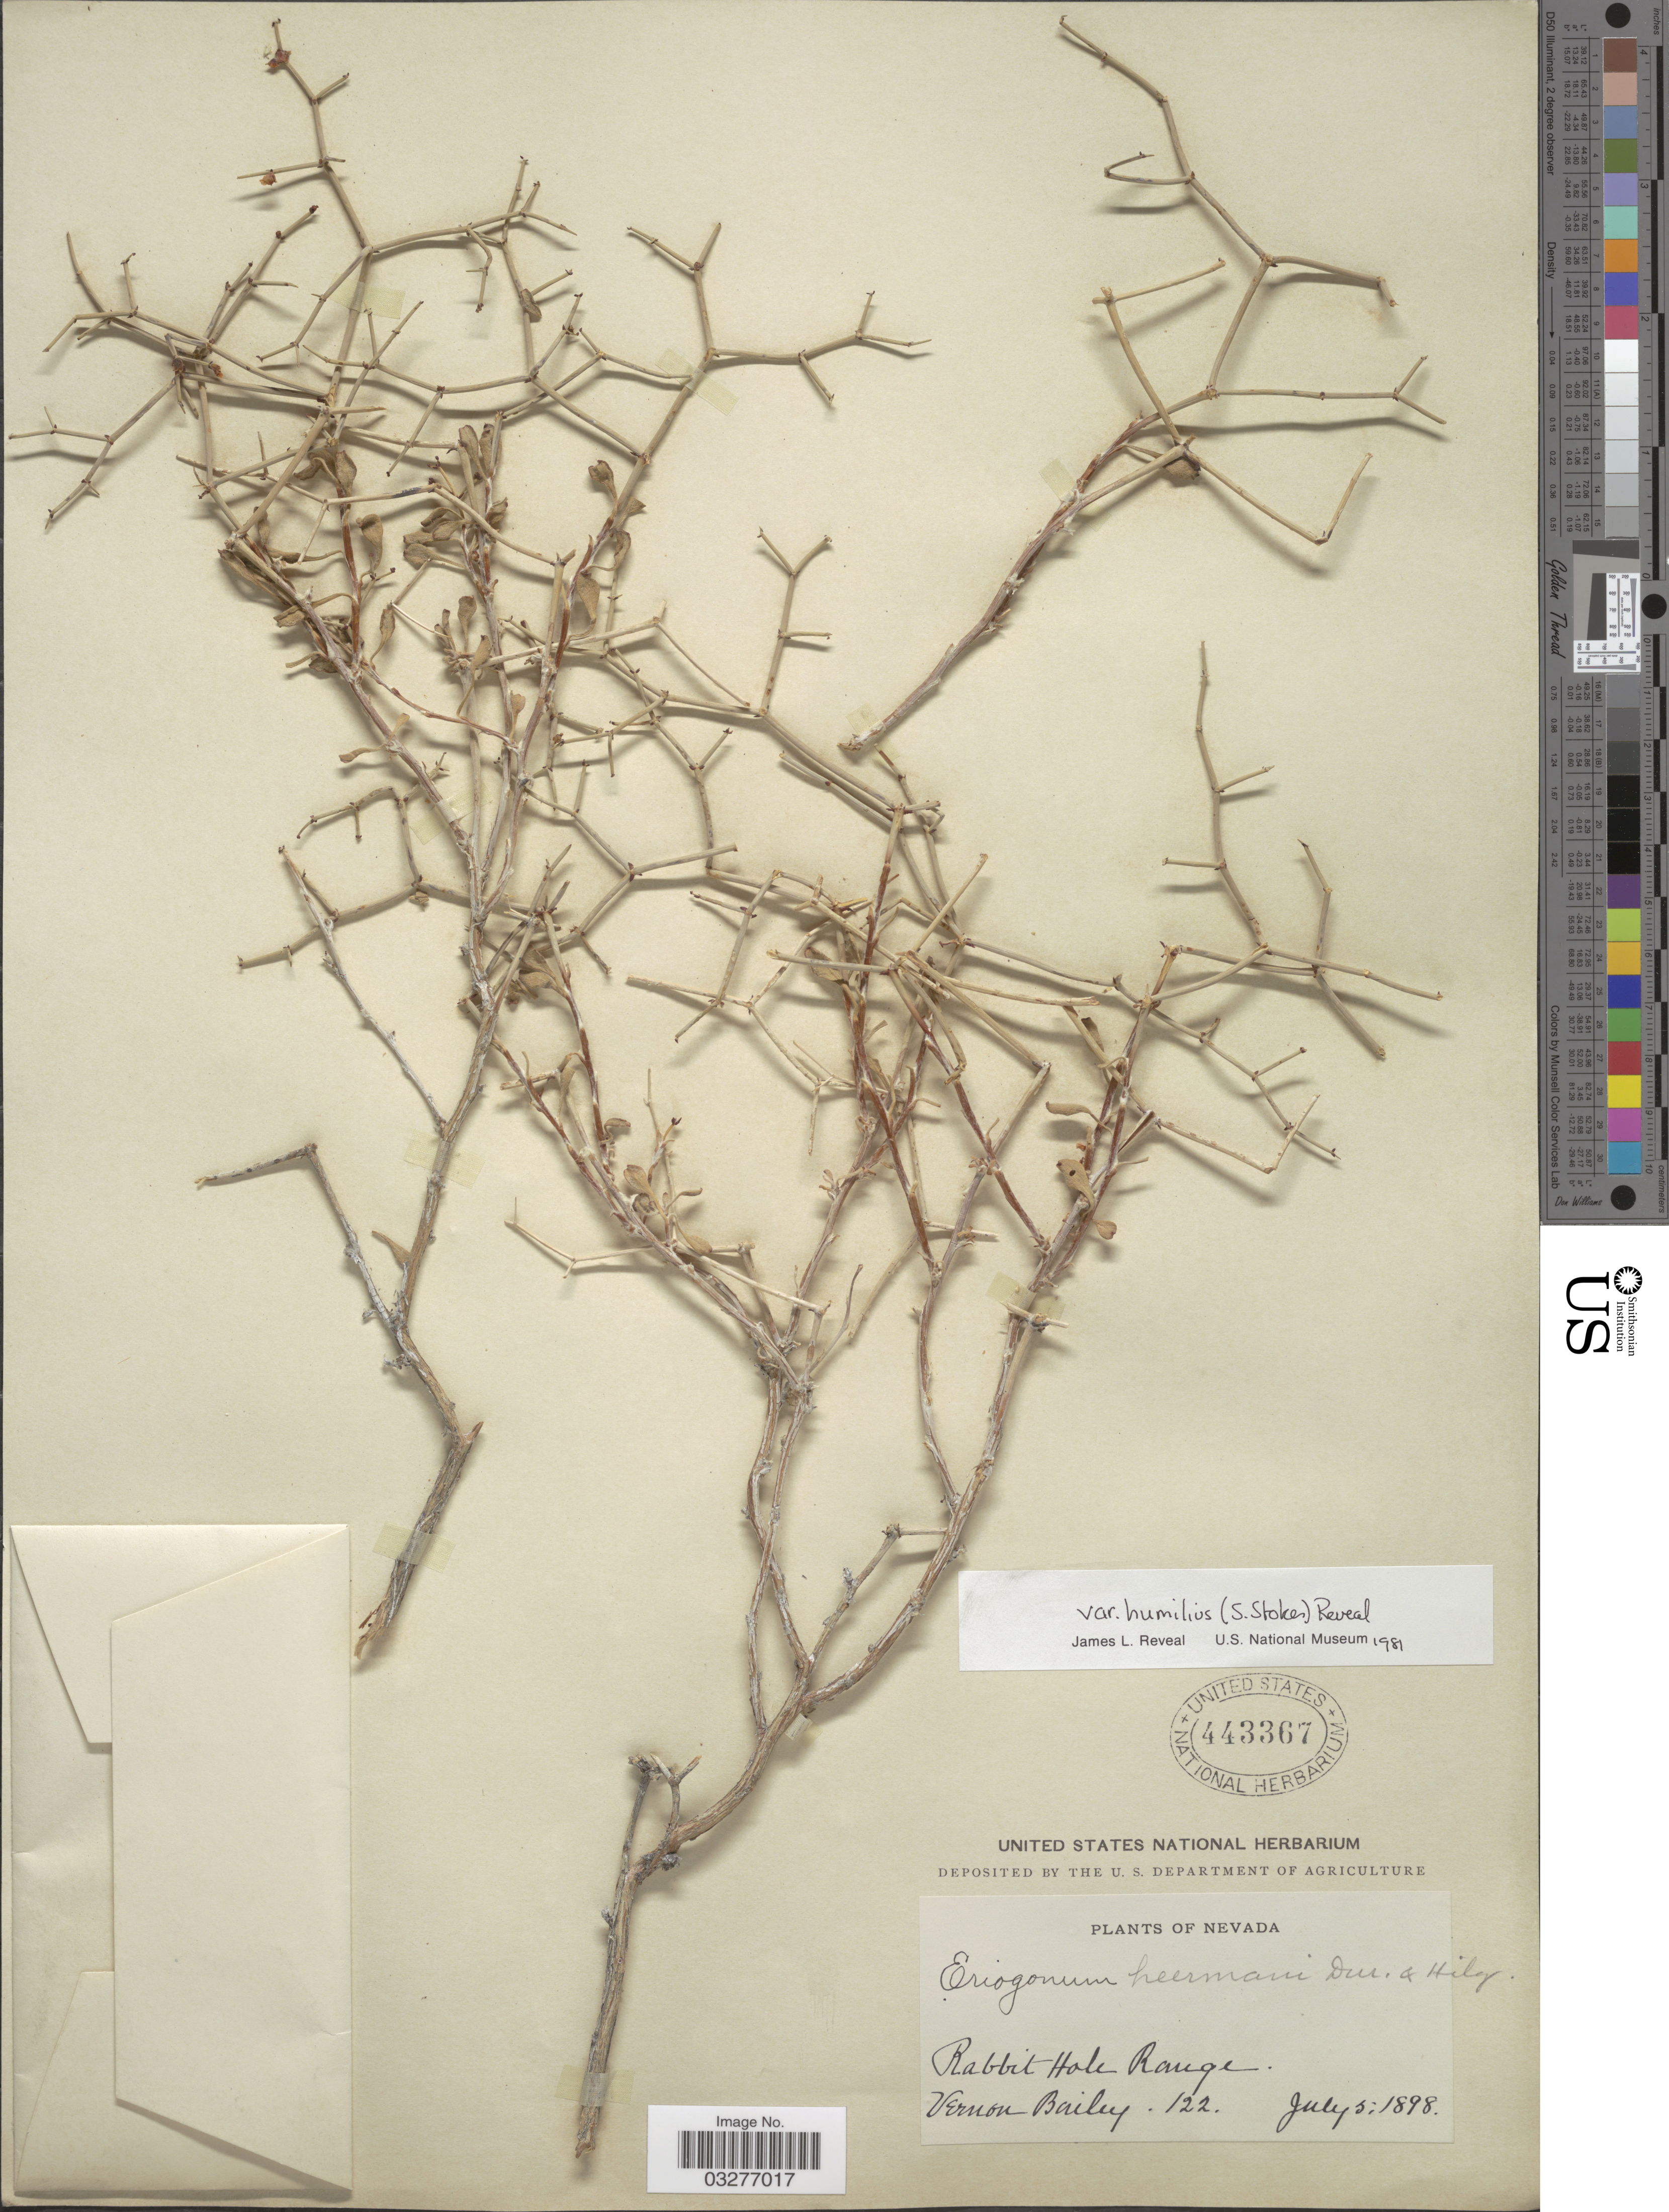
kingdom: Plantae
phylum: Tracheophyta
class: Magnoliopsida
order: Caryophyllales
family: Polygonaceae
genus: Eriogonum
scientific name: Eriogonum heermannii var. humilius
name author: (S. Stokes) Reveal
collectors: V. O. Bailey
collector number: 122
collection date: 1898-07-05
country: United States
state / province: Nevada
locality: Rabbit Hole Range.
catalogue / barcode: US 443367